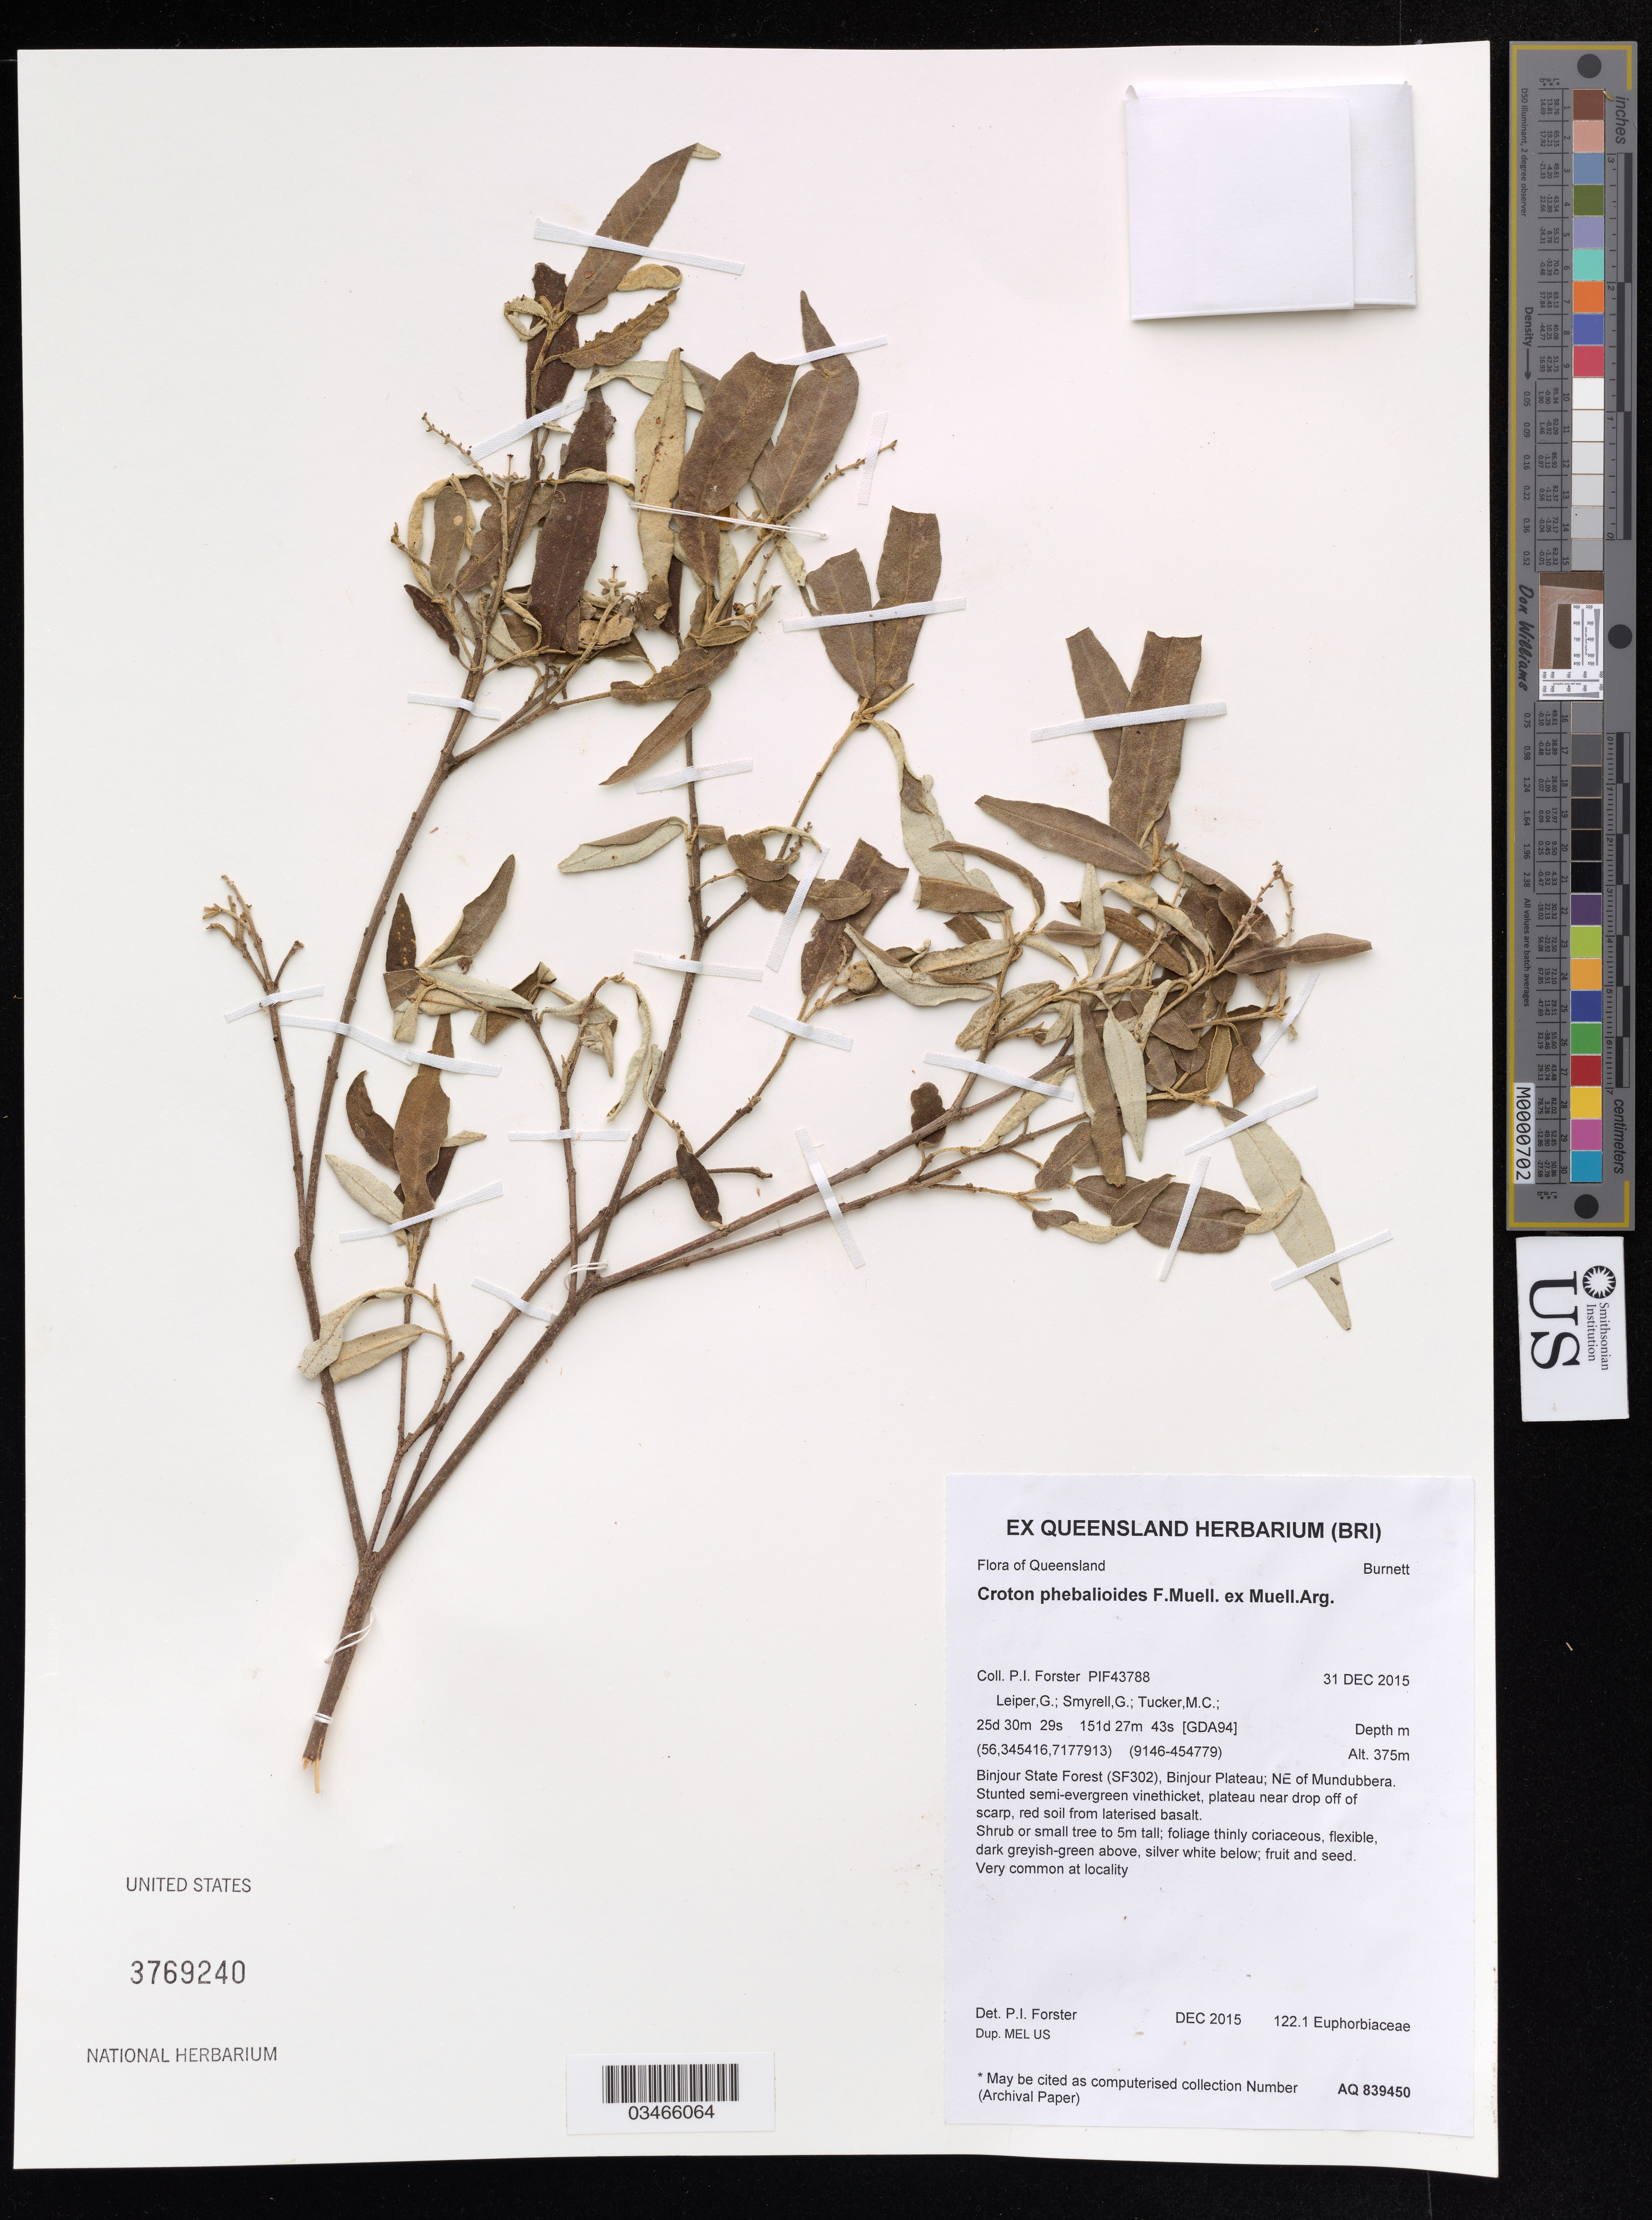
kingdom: Plantae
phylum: Tracheophyta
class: Magnoliopsida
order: Malpighiales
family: Euphorbiaceae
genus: Croton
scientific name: Croton phebalioides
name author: F. Muell. ex Muell. Arg.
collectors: P. Forster, G. Leiper, G. Smyrell & M. Tucker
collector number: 43788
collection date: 2015-12-31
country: Australia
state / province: Queensland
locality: Burnett. Binjour State Forest (SF302), Binjour Plateau; NE of Mundubbera.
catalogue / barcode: US 3769240